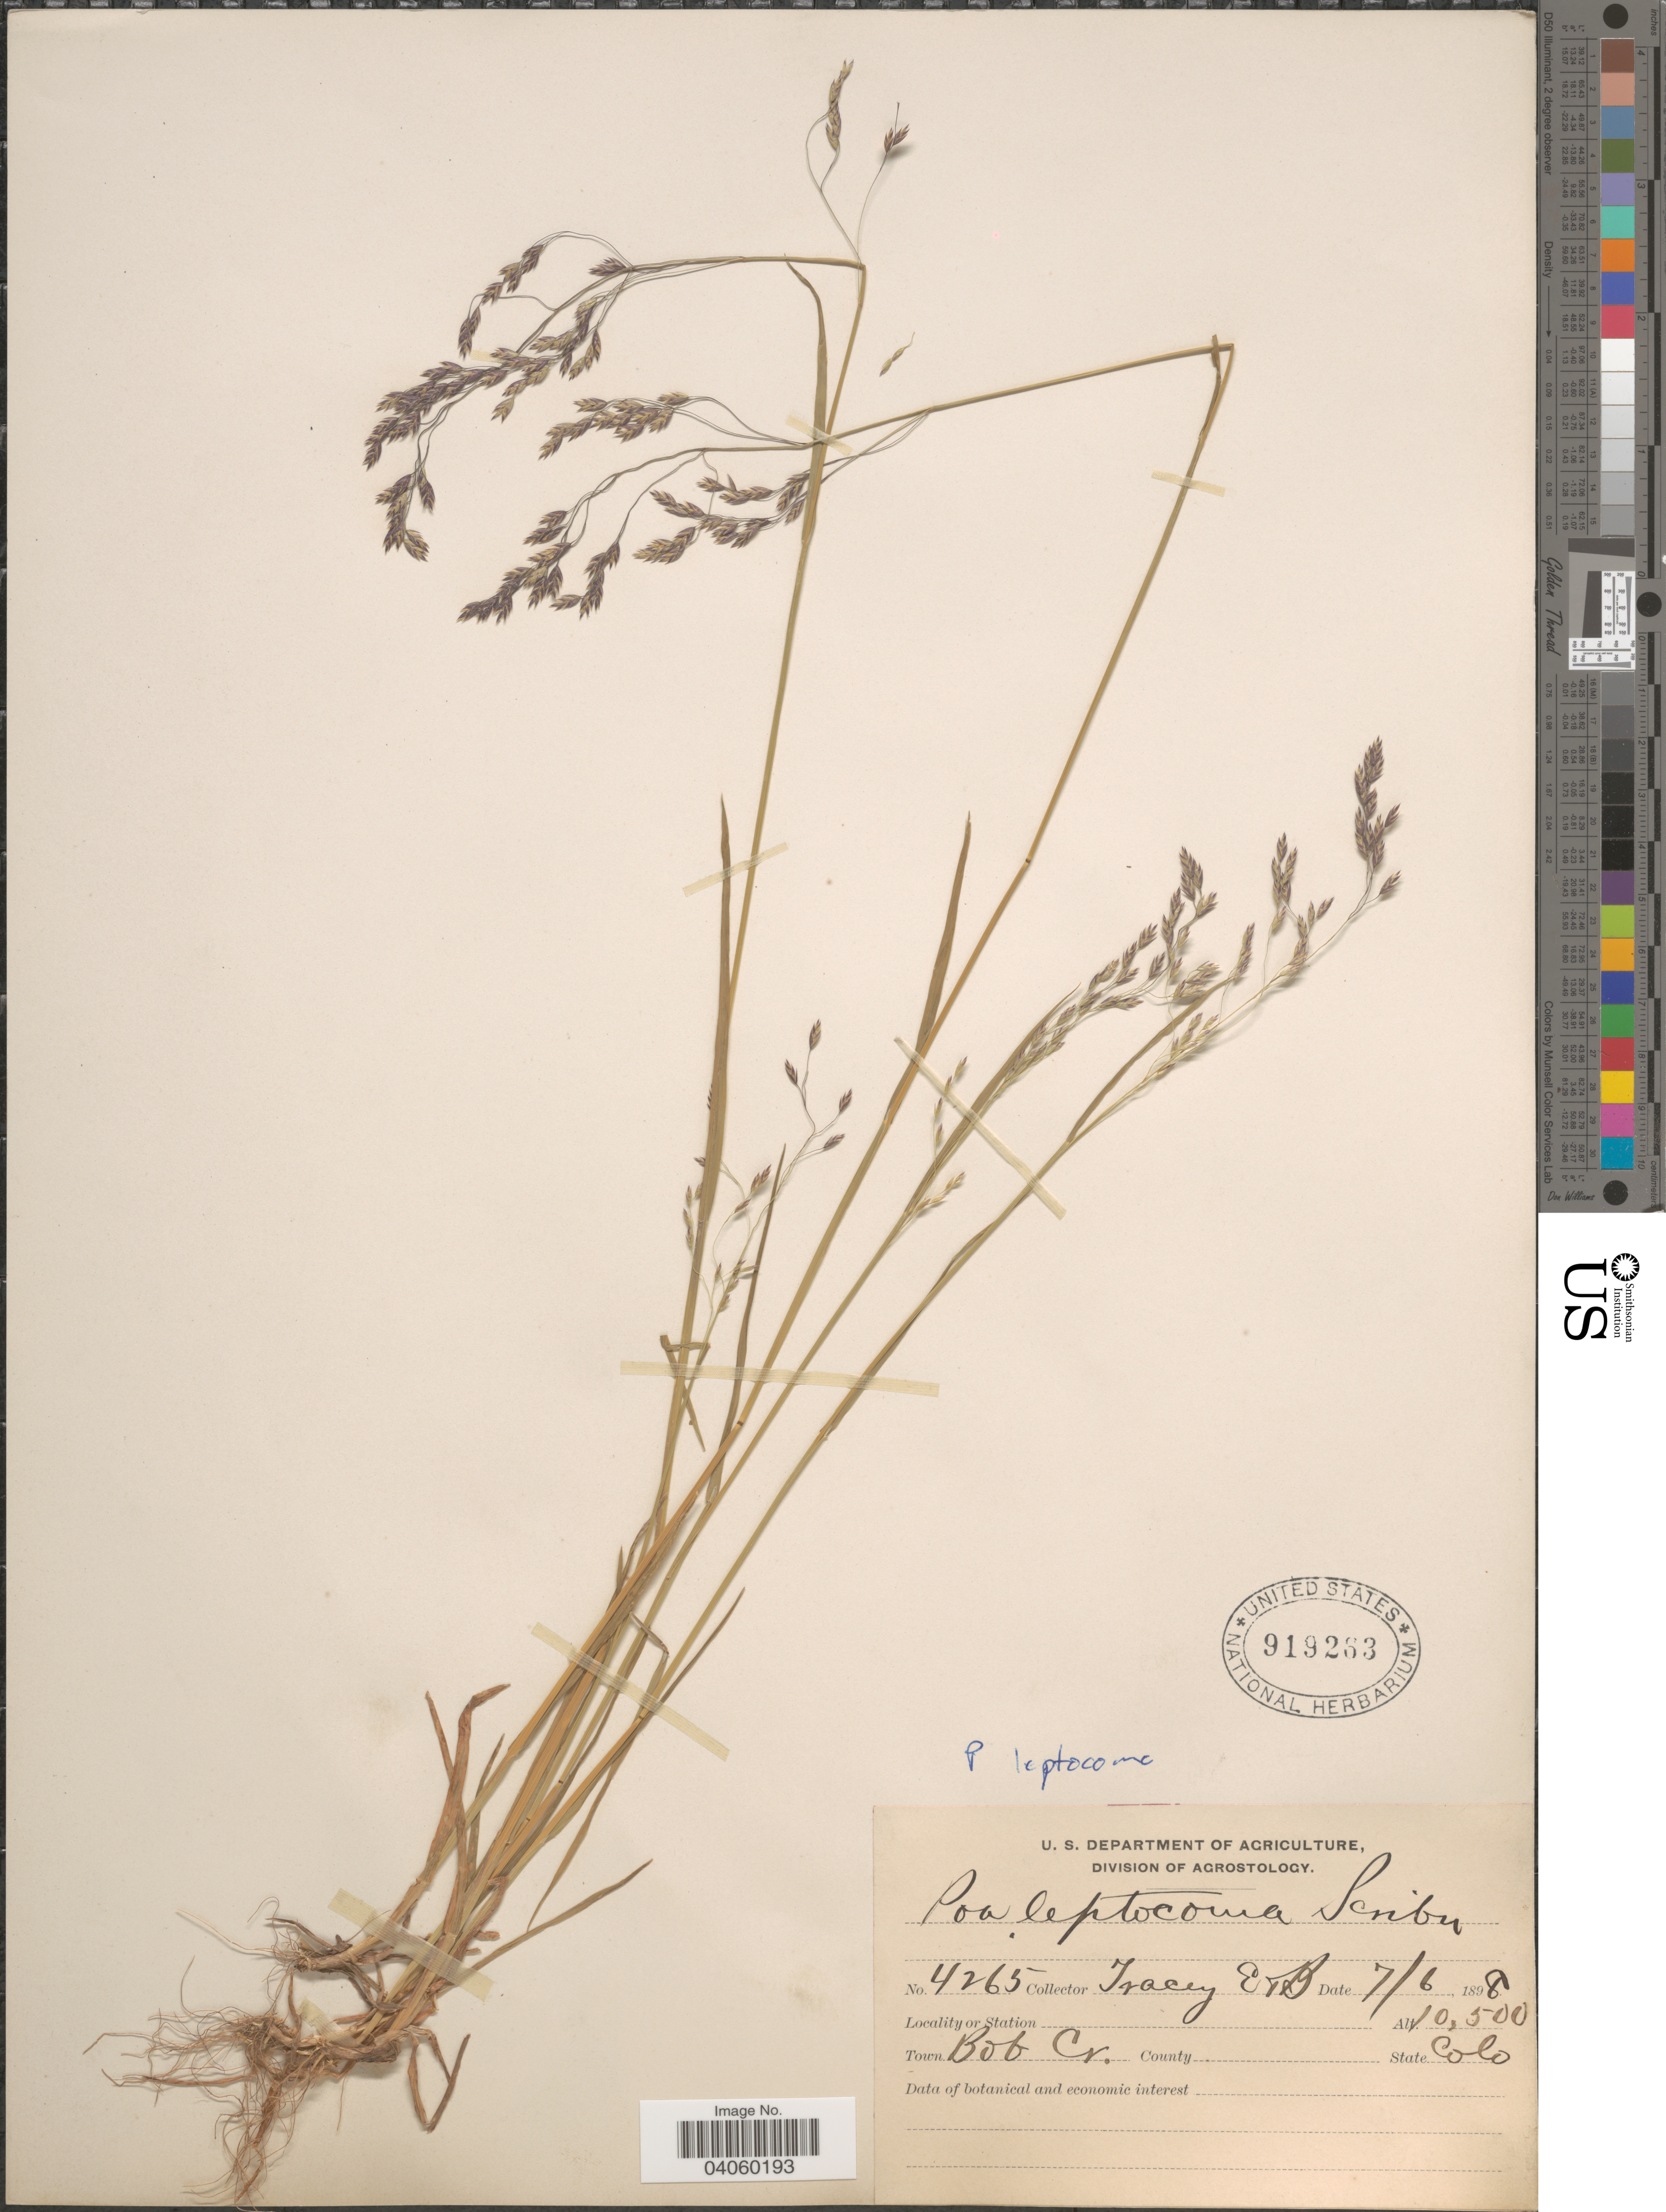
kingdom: Plantae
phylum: Tracheophyta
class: Liliopsida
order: Poales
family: Poaceae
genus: Poa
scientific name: Poa leptocoma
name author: Trin.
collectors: E. Tracey & B. Tracey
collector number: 4265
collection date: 1898-07-06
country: United States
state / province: Colorado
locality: Town Bob Cr.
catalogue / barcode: US 919263